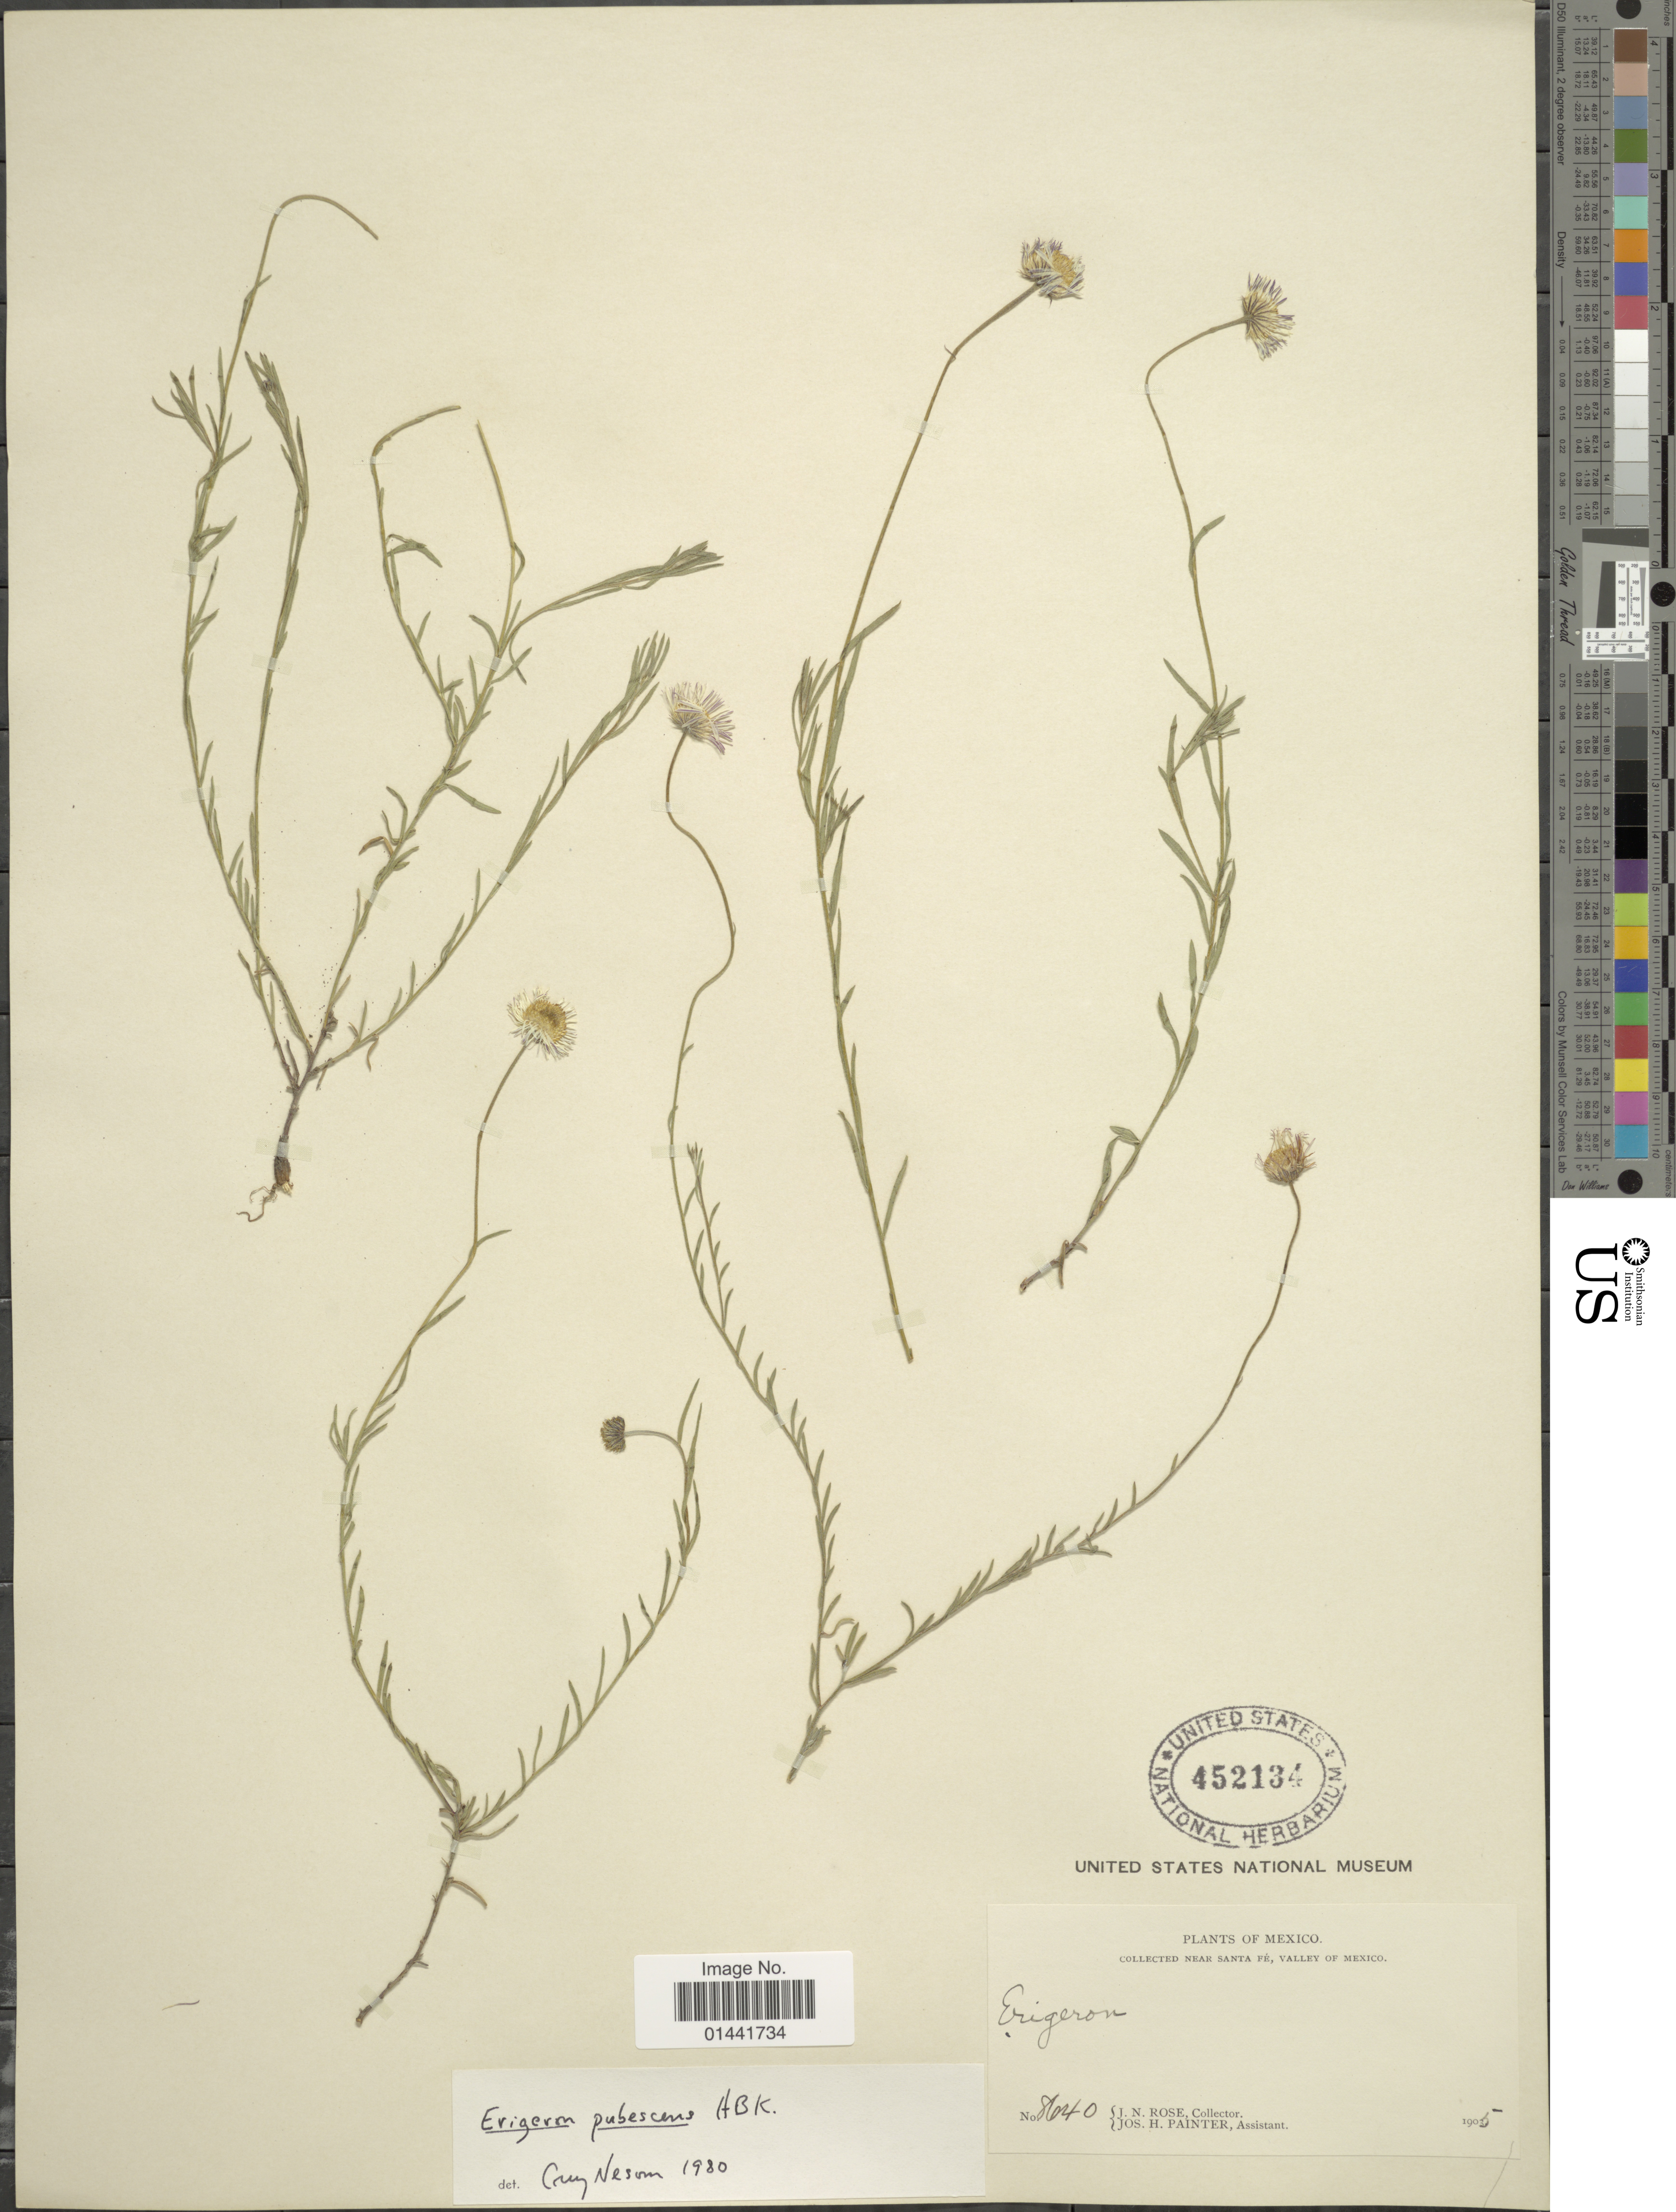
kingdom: Plantae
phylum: Tracheophyta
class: Magnoliopsida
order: Asterales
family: Asteraceae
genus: Erigeron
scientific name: Erigeron pubescens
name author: Kunth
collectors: J. N. Rose & J. H. Painter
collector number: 8640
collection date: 1905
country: Mexico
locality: Near Santa Fé, Valley of Mexico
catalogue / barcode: US 452134